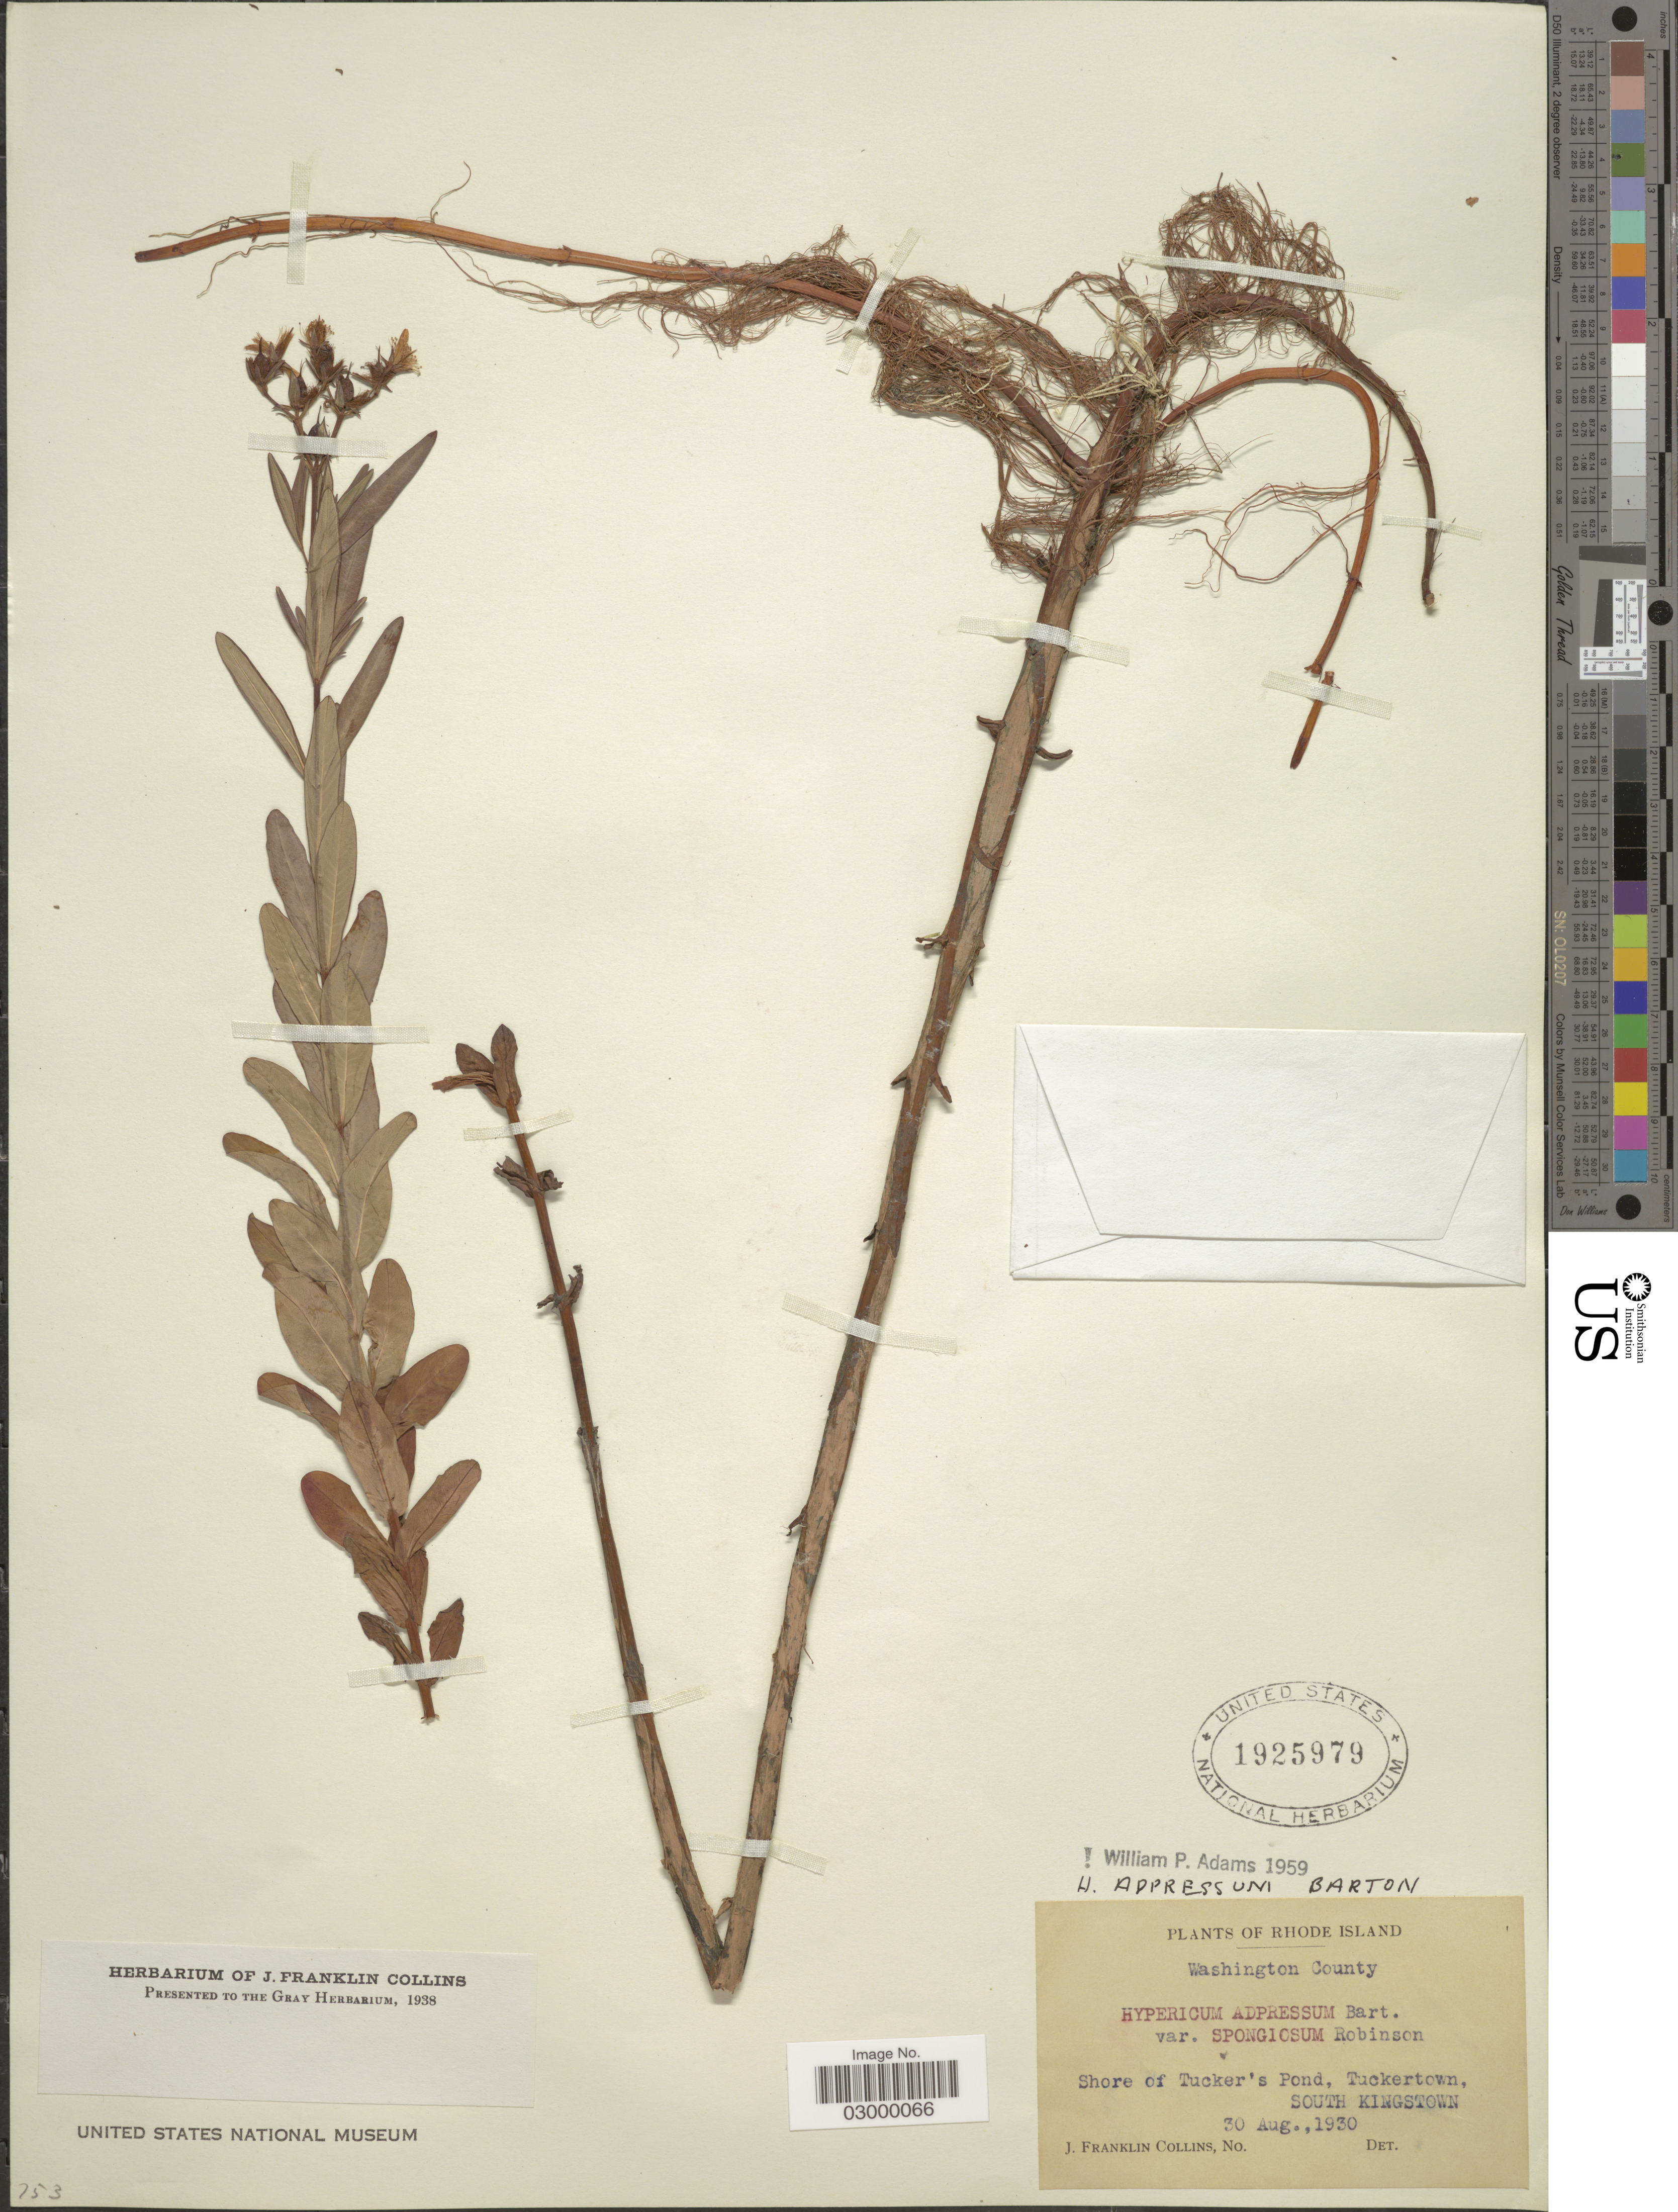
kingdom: Plantae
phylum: Tracheophyta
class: Magnoliopsida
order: Malpighiales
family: Hypericaceae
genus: Hypericum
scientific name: Hypericum adpressum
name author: W.P.C. Barton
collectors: J. Collins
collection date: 1930-08-30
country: United States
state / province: Rhode Island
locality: Rhode Island, Washington County, Shore of Tucker's Pond, Tuckertown, South Kingstown.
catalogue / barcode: US 1925979